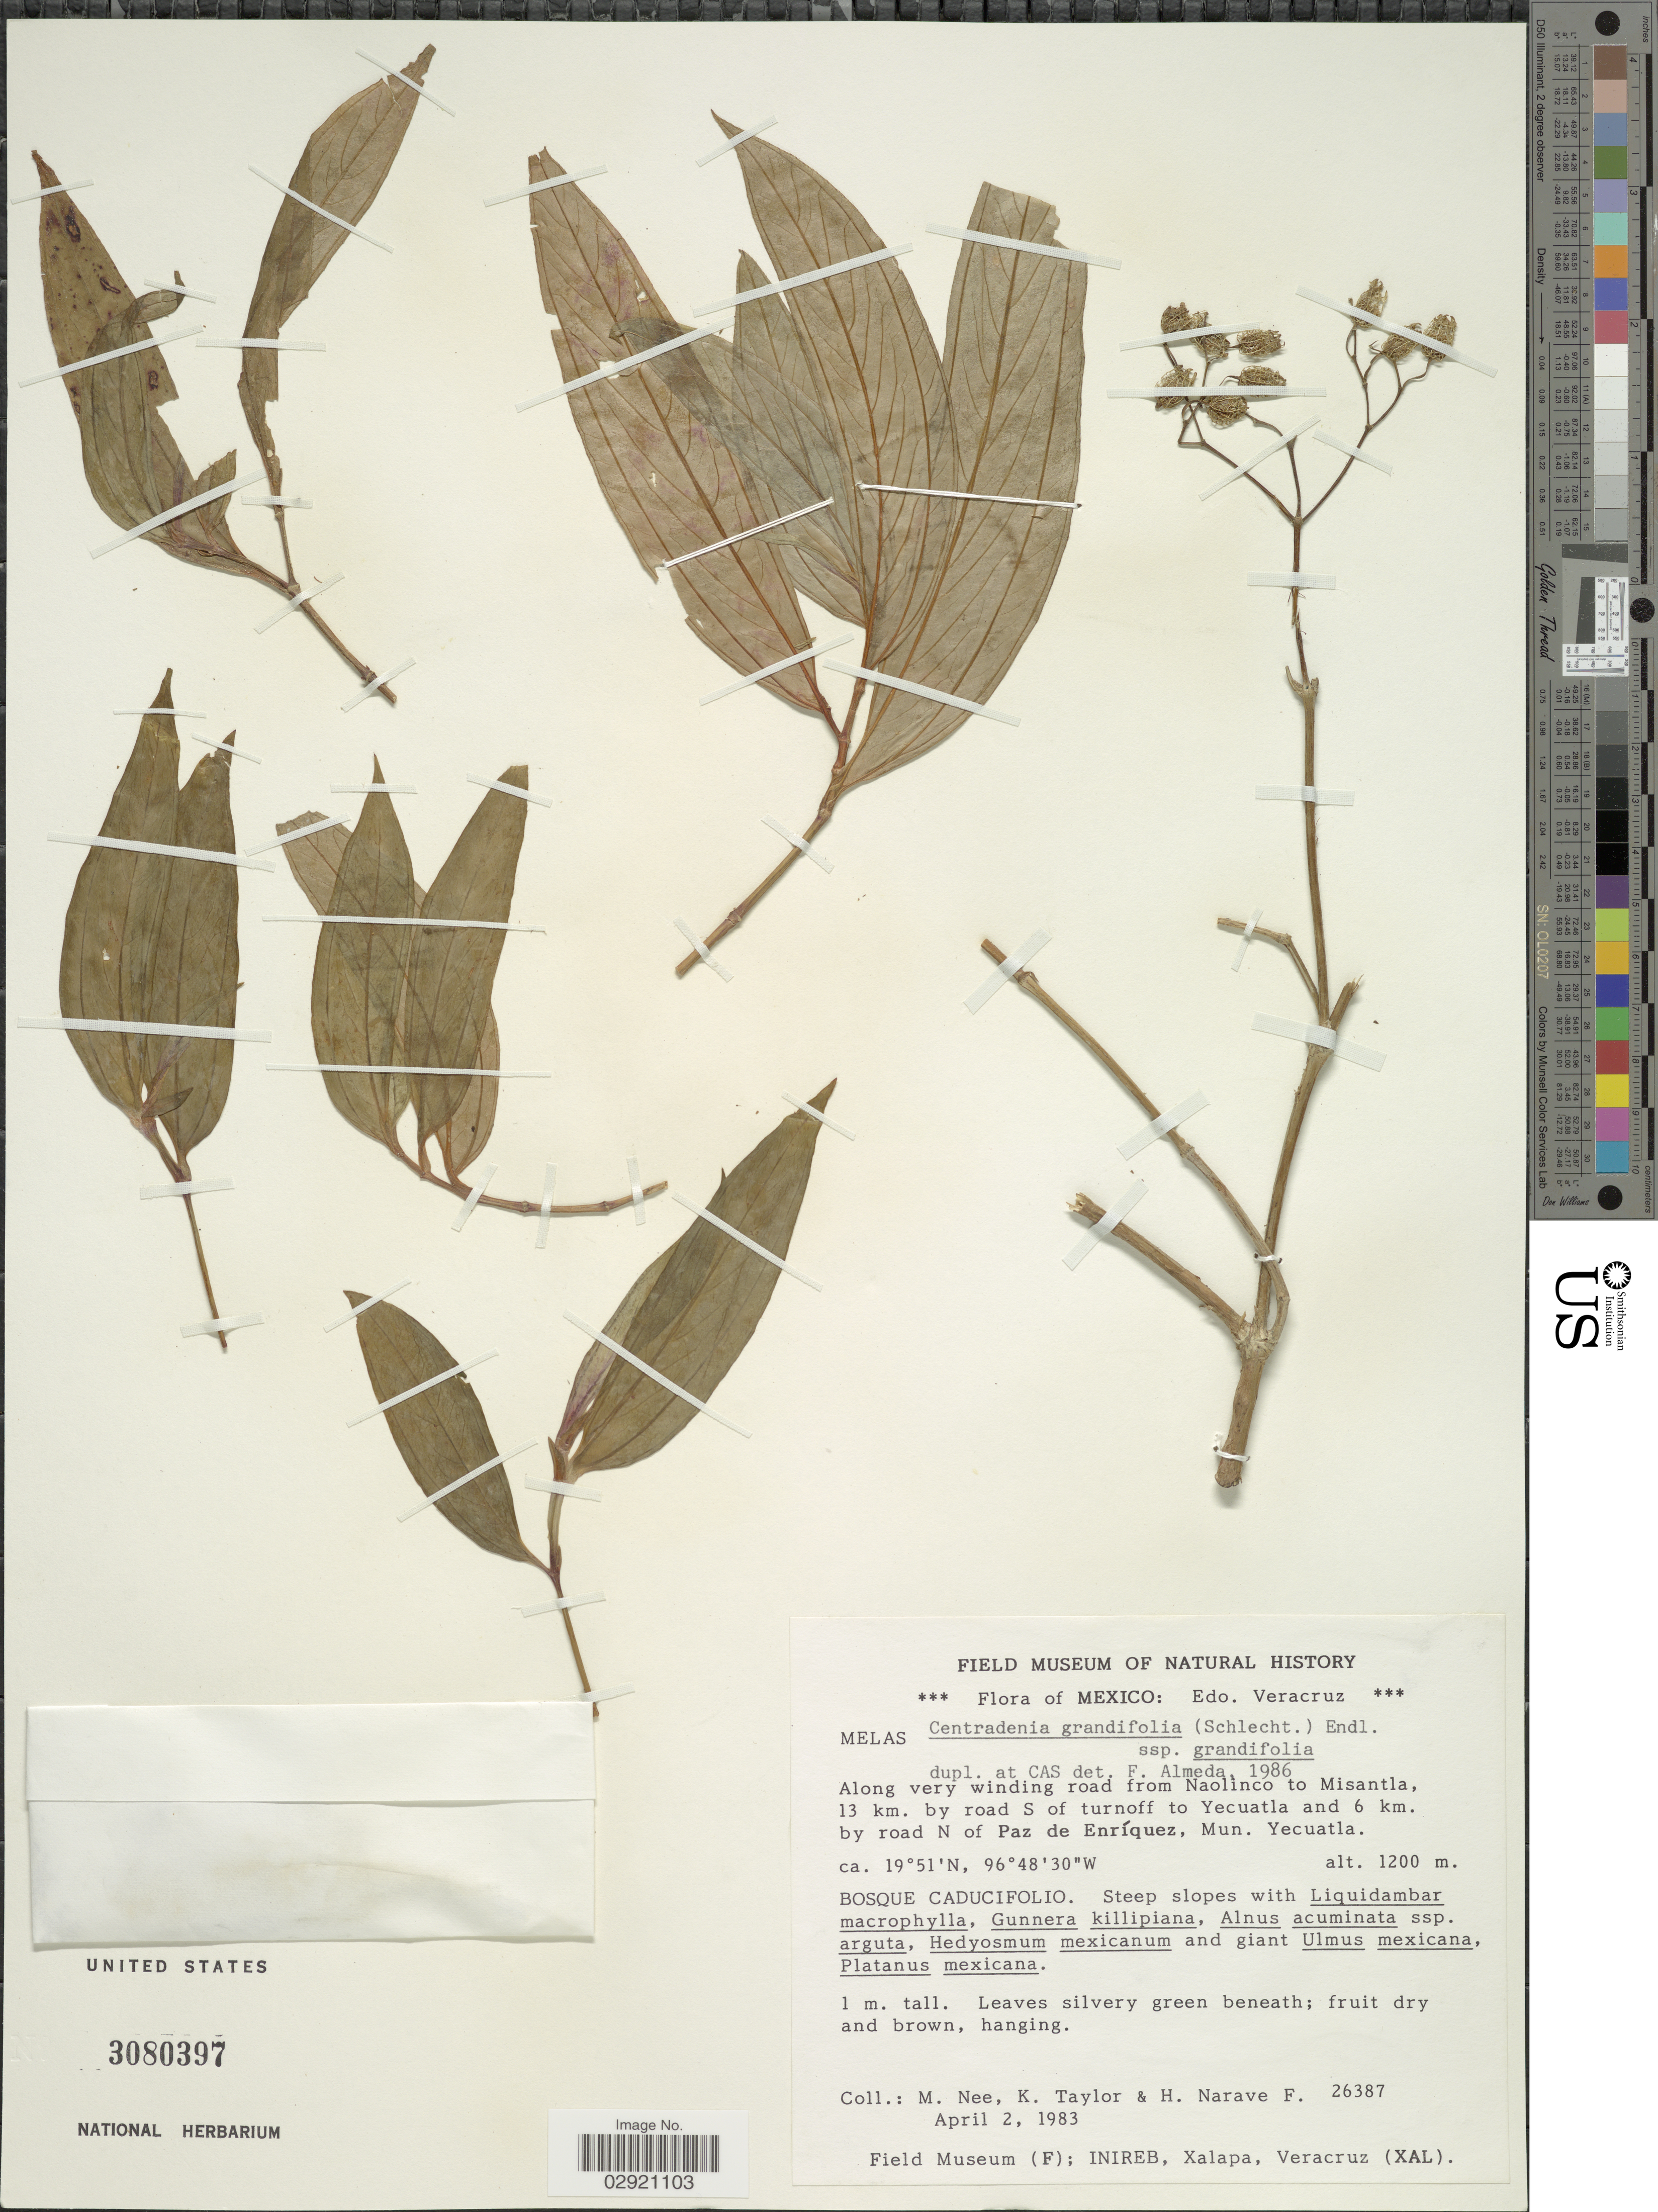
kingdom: Plantae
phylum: Tracheophyta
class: Magnoliopsida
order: Myrtales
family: Melastomataceae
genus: Centradenia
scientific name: Centradenia grandifolia subsp. grandifolia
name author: (Schltdl.) Endl.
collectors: M. Nee, K. Taylor & H. Narave F.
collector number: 26387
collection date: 1983-04-02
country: Mexico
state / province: Veracruz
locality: Edo. Veracruz. From Naolinco to Misantla, 13 km. by road S of turnoff to Yecuatla and 6 km. by road N of Paz de Enríquez, Mun. Yecuatla.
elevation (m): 1200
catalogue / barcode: US 3080397